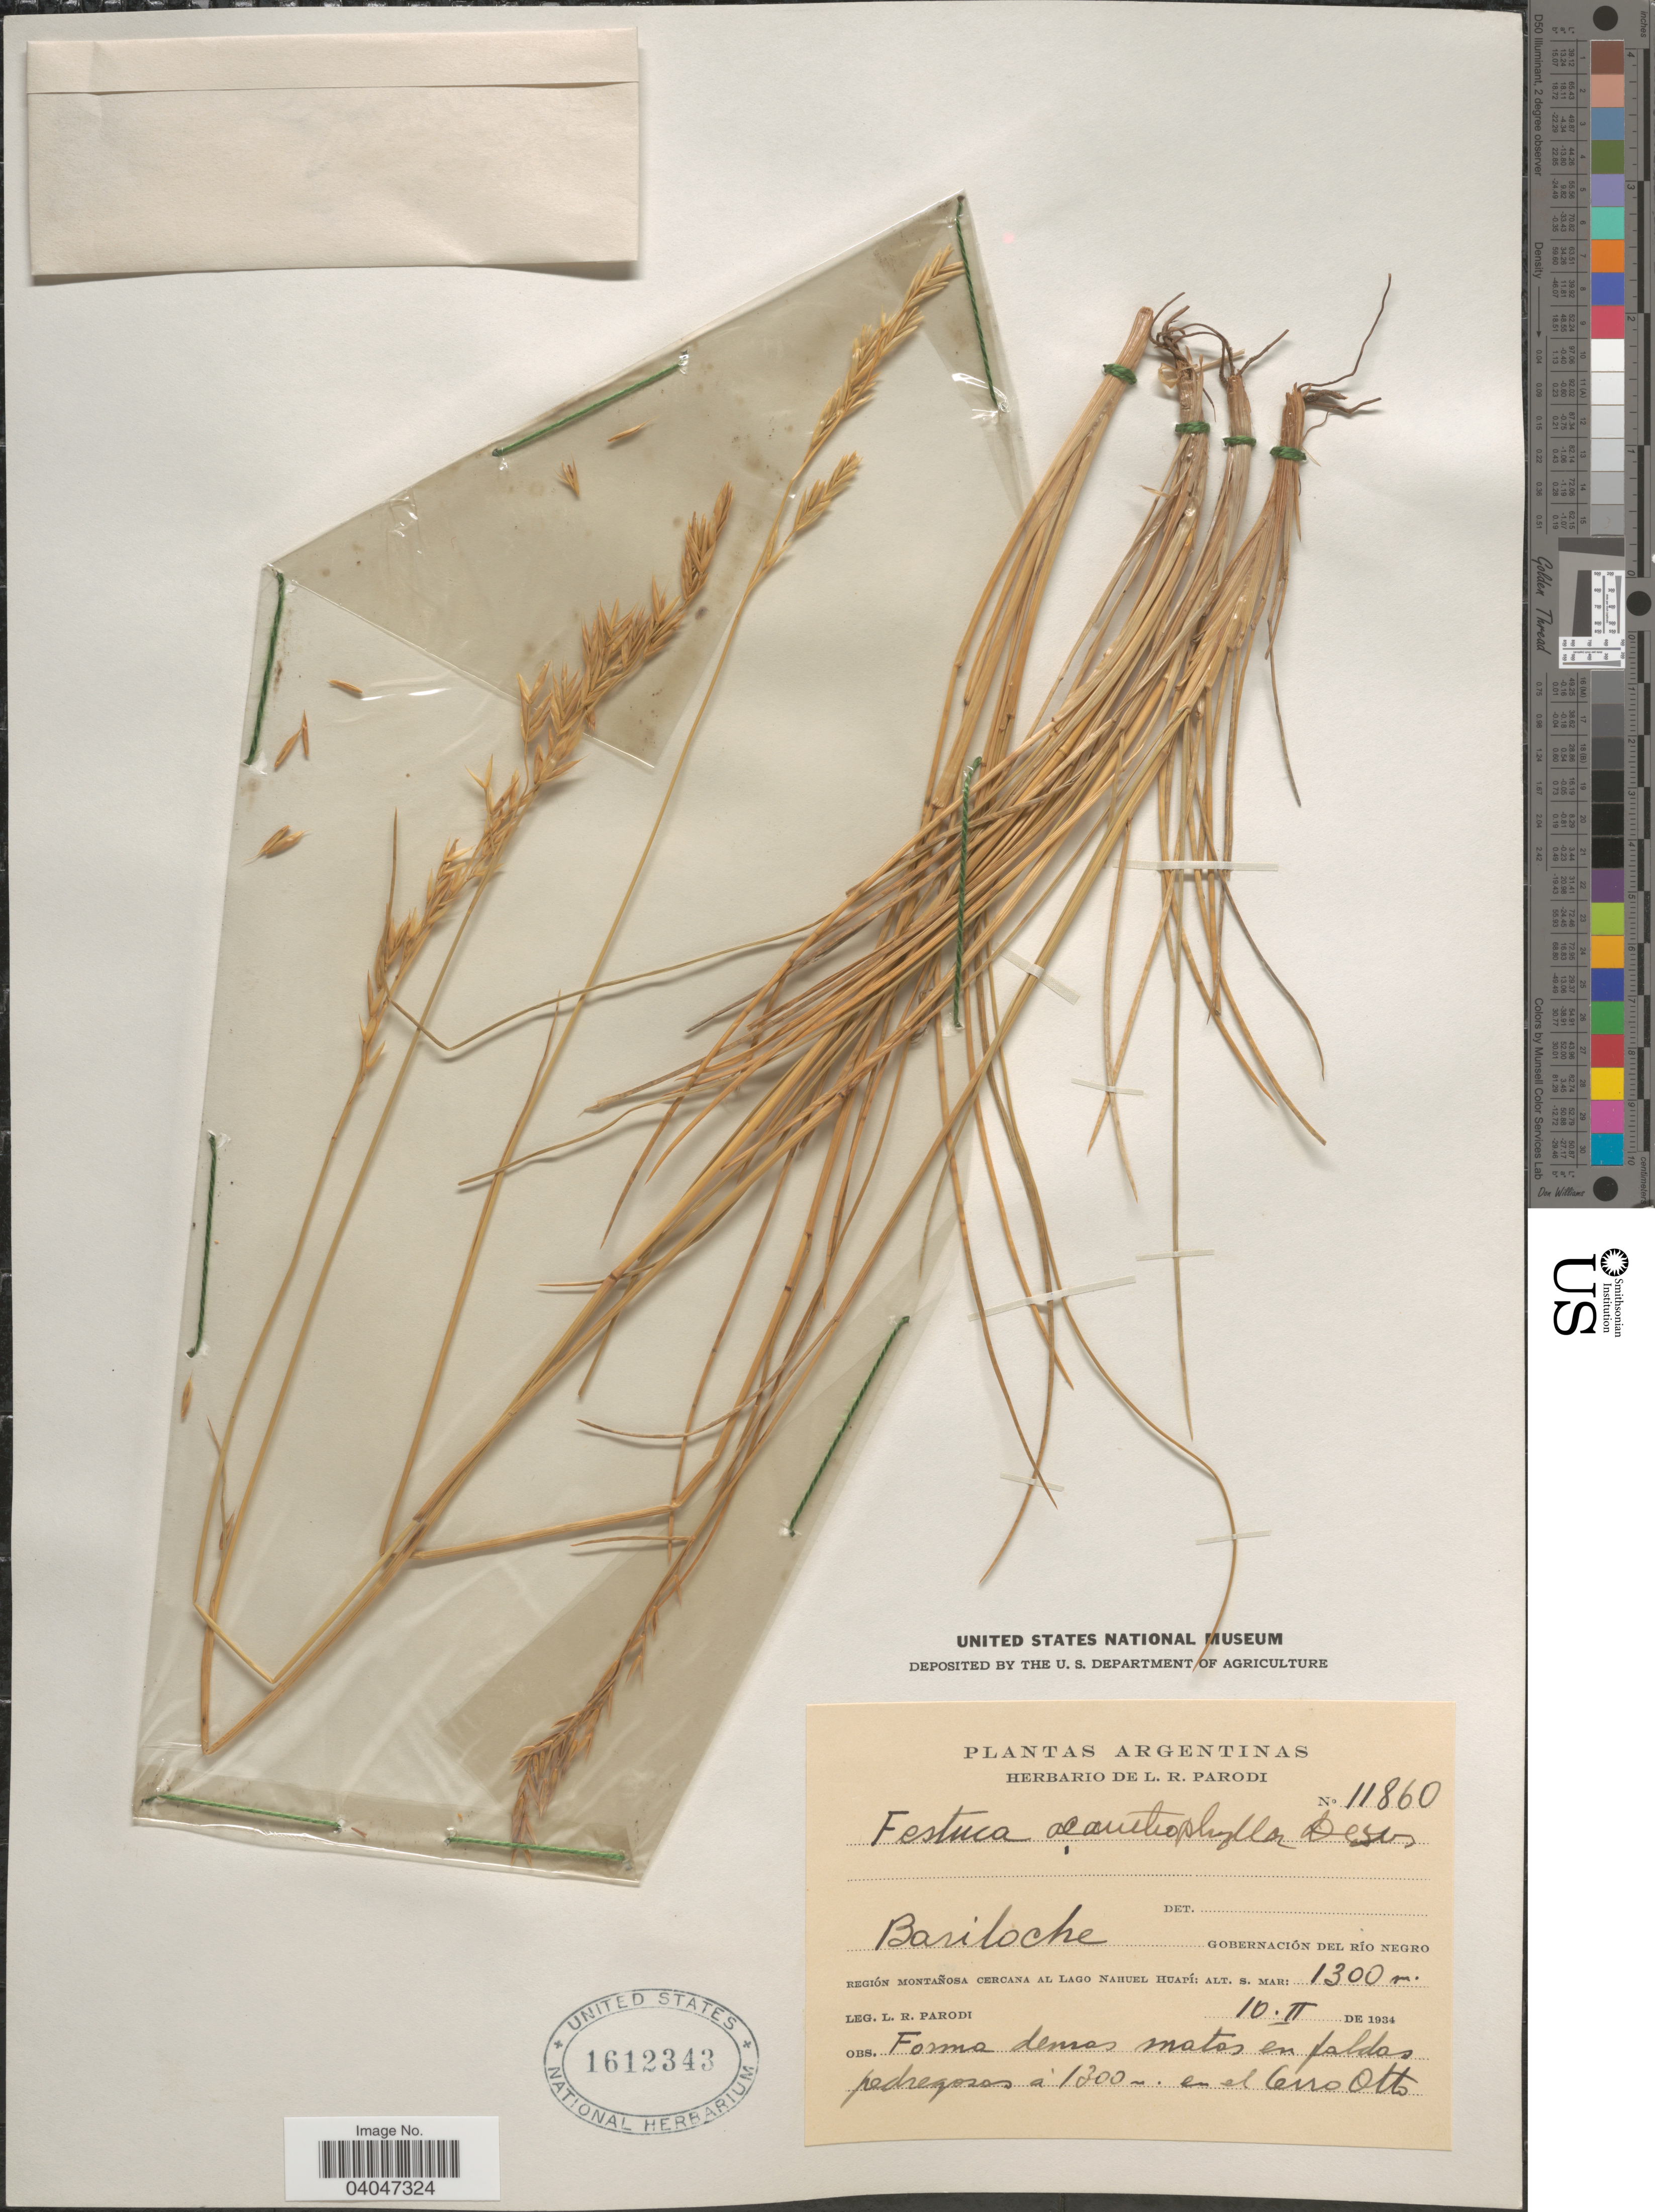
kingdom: Plantae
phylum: Tracheophyta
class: Liliopsida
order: Poales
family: Poaceae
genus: Festuca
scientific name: Festuca acanthophylla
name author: É. Desv.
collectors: L. R. Parodi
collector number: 11860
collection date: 1934-02-10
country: Argentina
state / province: Rio Negro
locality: Bariloche. Gobernación del Río Negro. Región montañosa cercana al Lago Nahuel Huapí. En el Cerro Otto.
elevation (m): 1300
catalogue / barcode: US 1612343